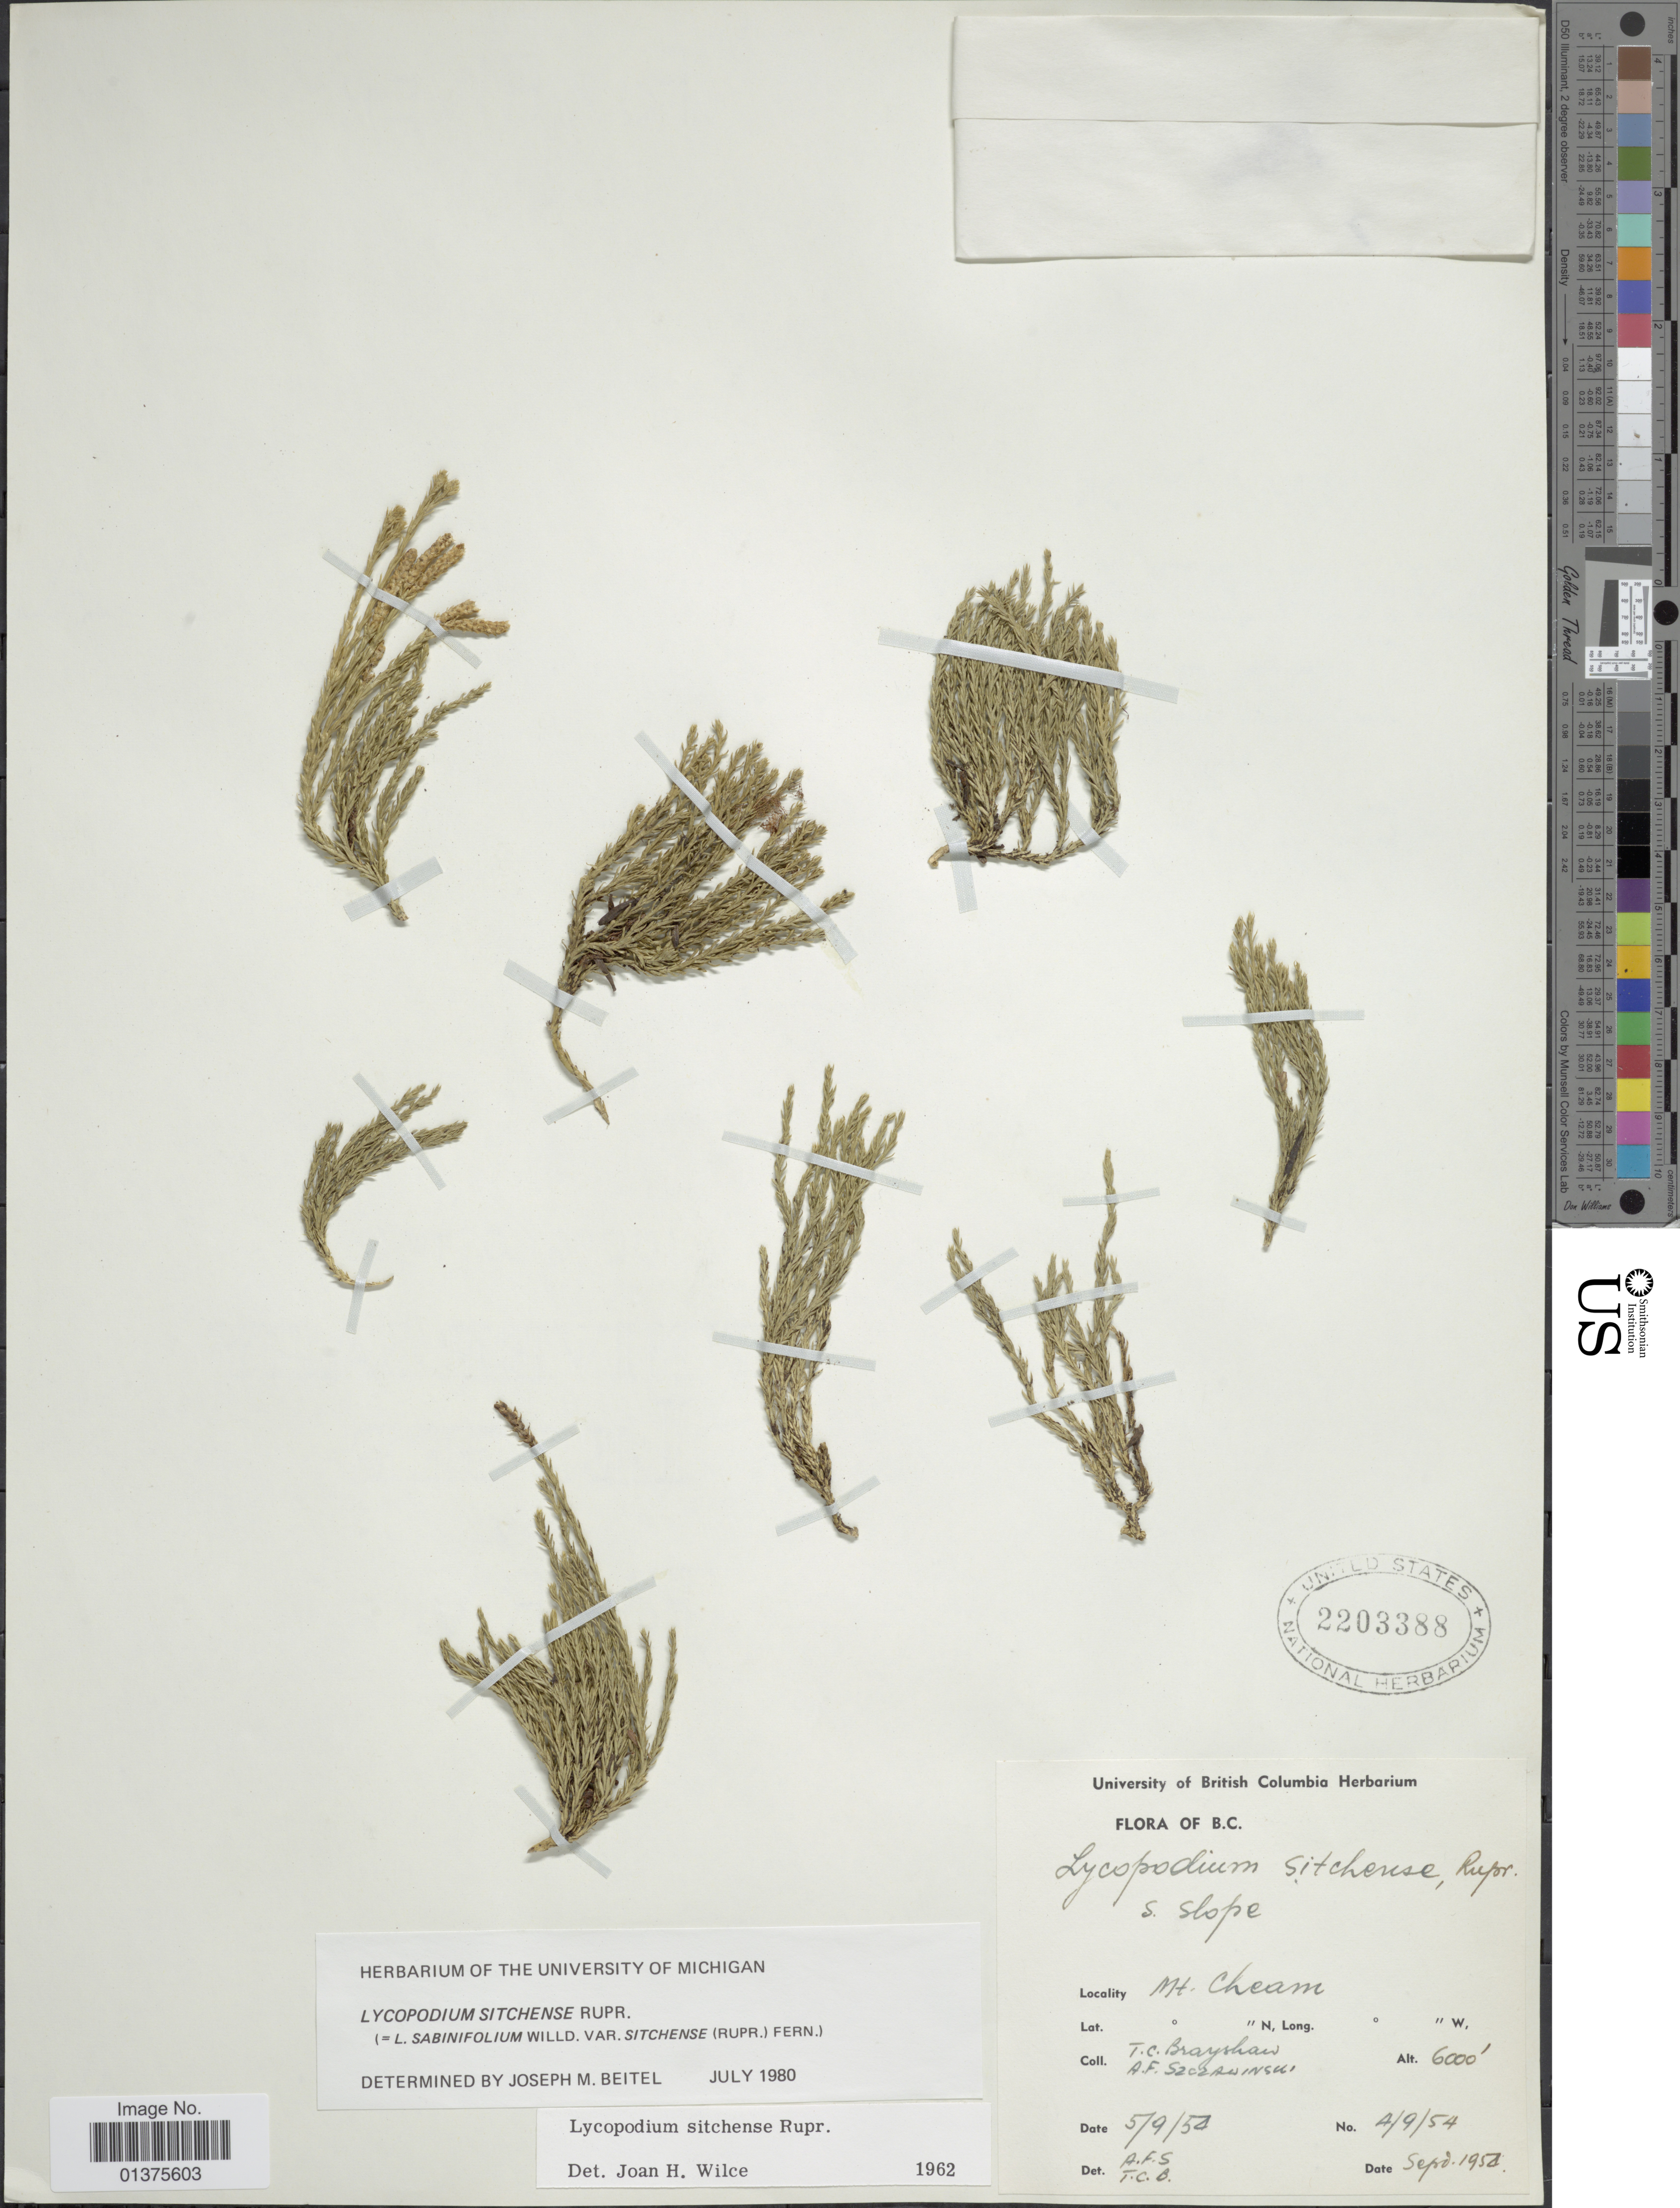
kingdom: Plantae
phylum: Tracheophyta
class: Lycopodiopsida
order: Lycopodiales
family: Lycopodiaceae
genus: Diphasiastrum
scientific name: Diphasiastrum sitchense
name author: (Rupr.) Holub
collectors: T. Brayshaw & A. Szczawinski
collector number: A/9/5A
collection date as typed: Transcribed d/m/y: 5/9/50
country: Canada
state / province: British Columbia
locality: Mt. Cheam, S. slope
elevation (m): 1829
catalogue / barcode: US 2203388